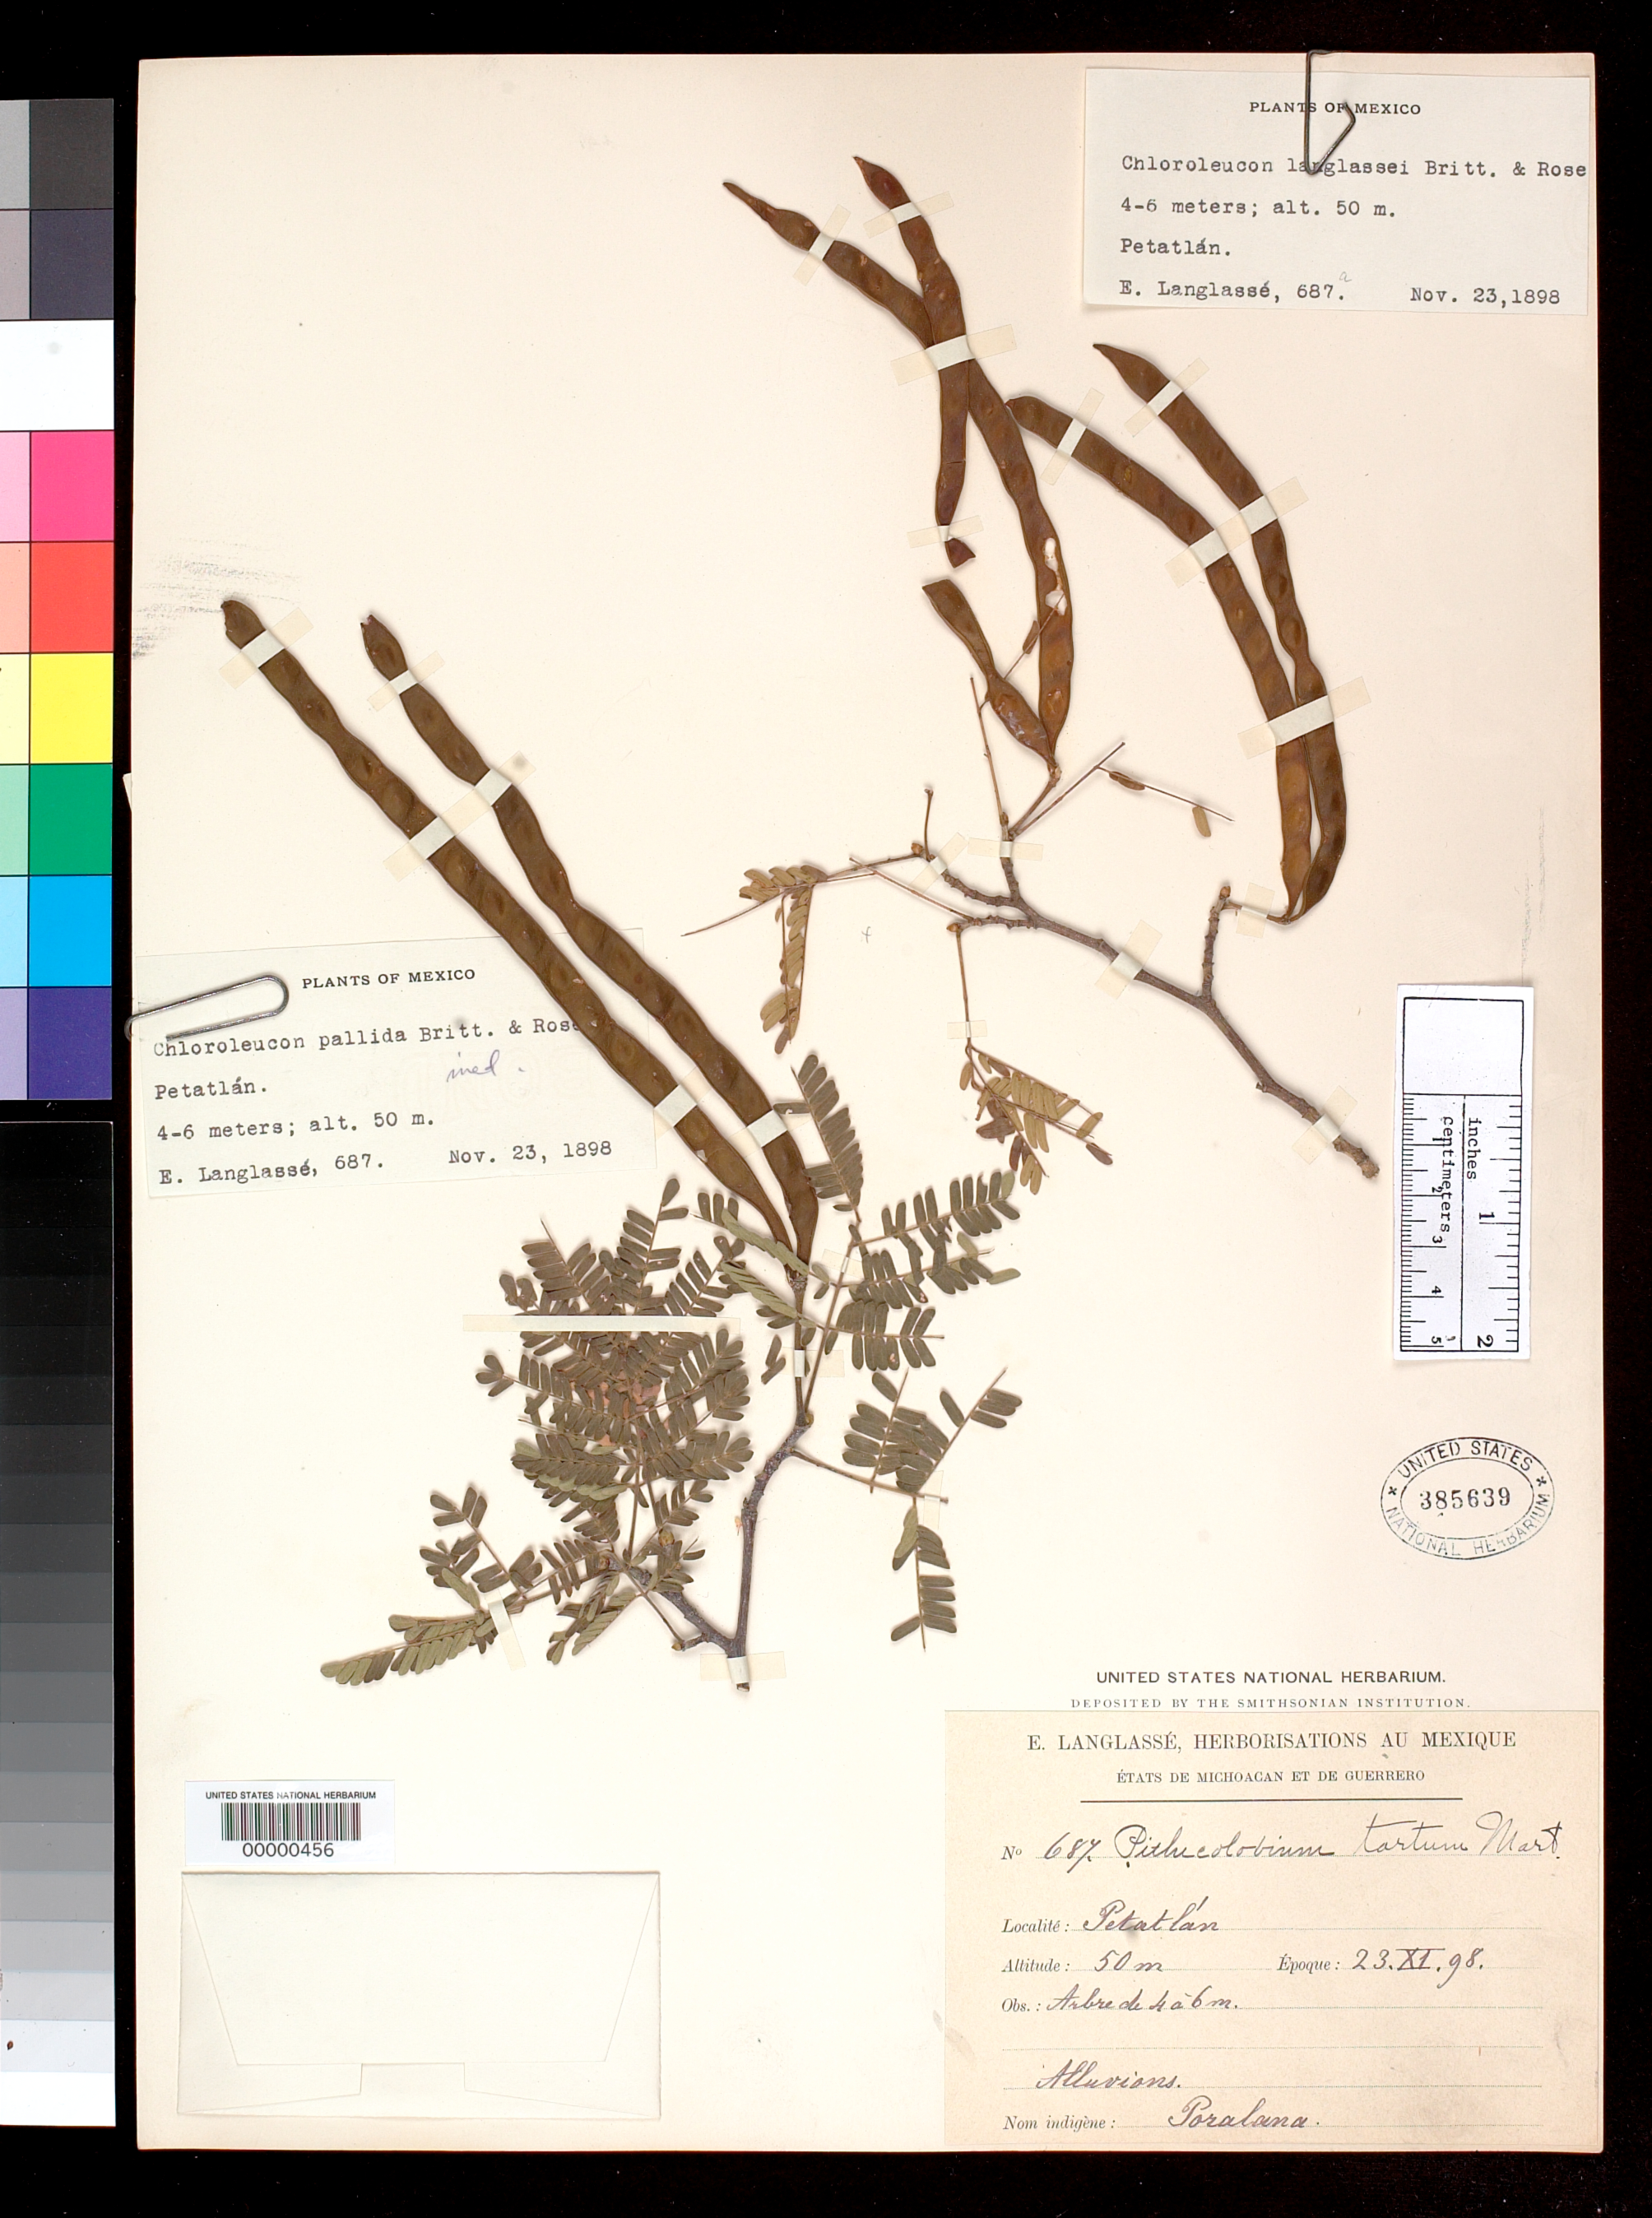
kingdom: Plantae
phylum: Tracheophyta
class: Magnoliopsida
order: Fabales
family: Fabaceae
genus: Chloroleucon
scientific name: Chloroleucon langlassei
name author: Britton & Rose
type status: Isotype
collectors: E. Langlassé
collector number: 687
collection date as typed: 23 Nov 1898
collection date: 1898-11-23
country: Mexico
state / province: Guerrero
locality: Petatlan.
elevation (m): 50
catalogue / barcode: US 385639